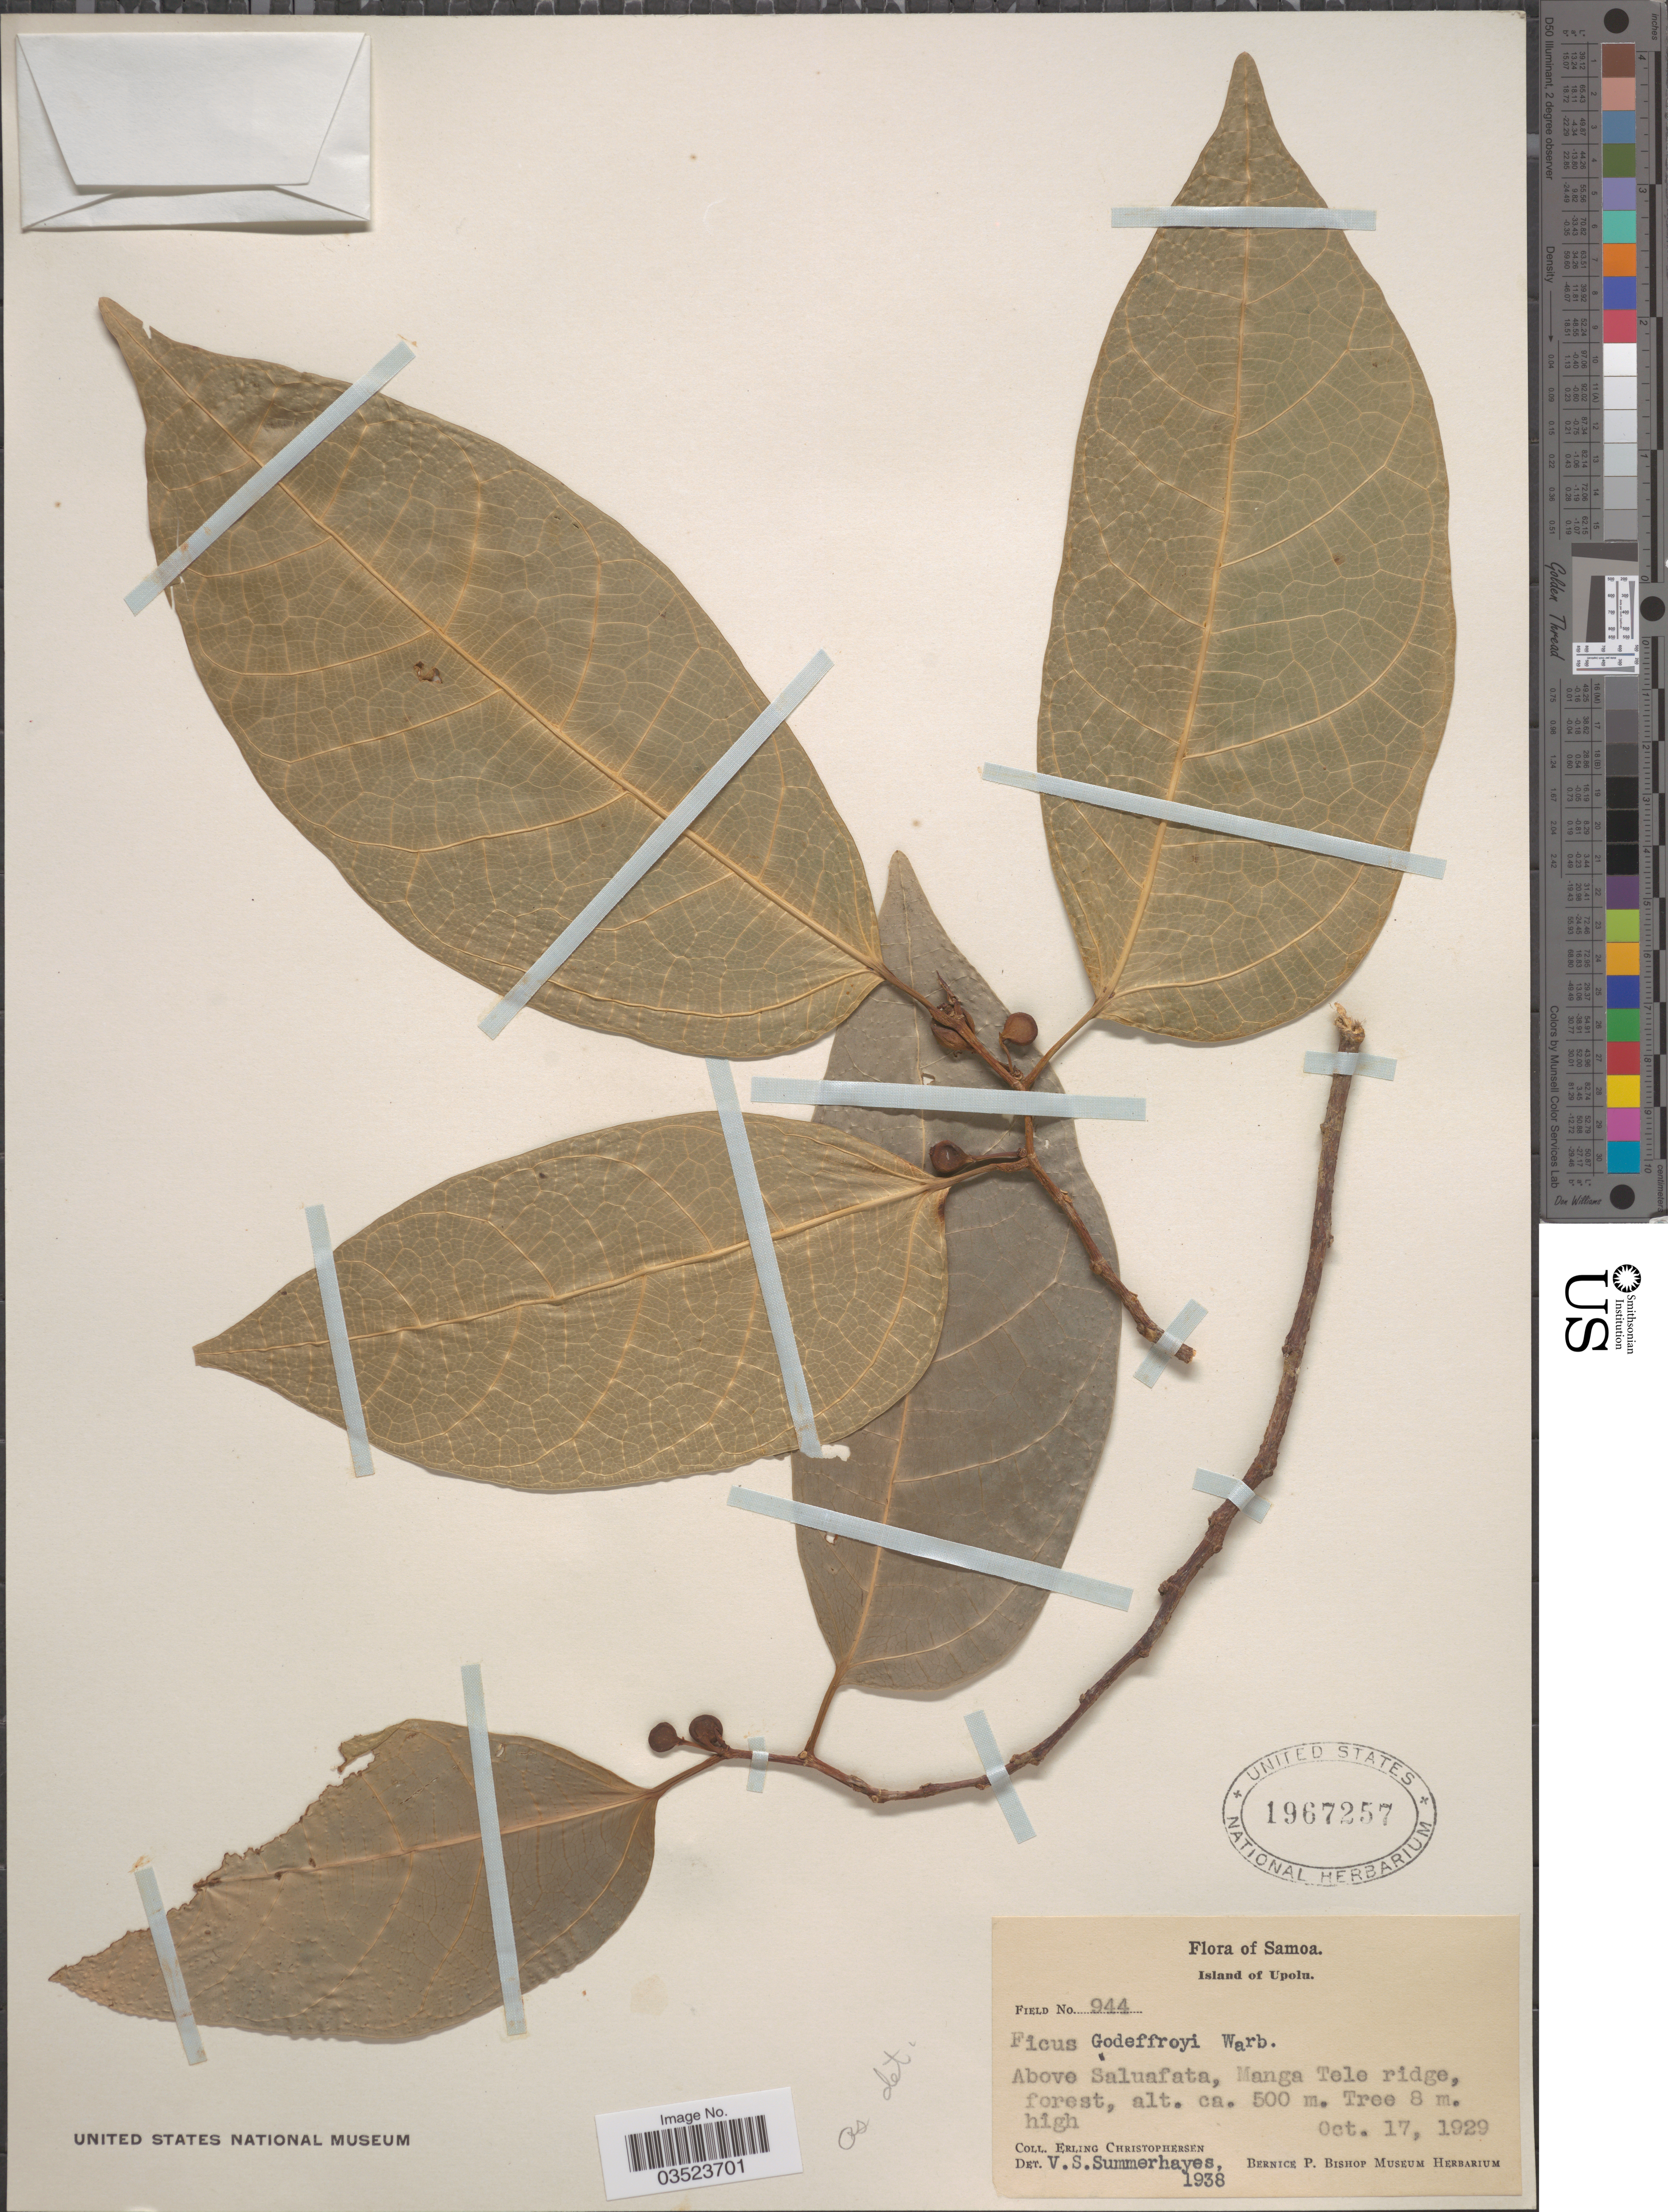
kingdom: Plantae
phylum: Tracheophyta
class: Magnoliopsida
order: Rosales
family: Moraceae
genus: Ficus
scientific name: Ficus godeffroyi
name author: Warb.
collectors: E. Christophersen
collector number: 944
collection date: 1929-10-17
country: Samoa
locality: Samoa. Island of Upolu. Above Saluafata, Manga Tele ridge.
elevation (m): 500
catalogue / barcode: US 1967257